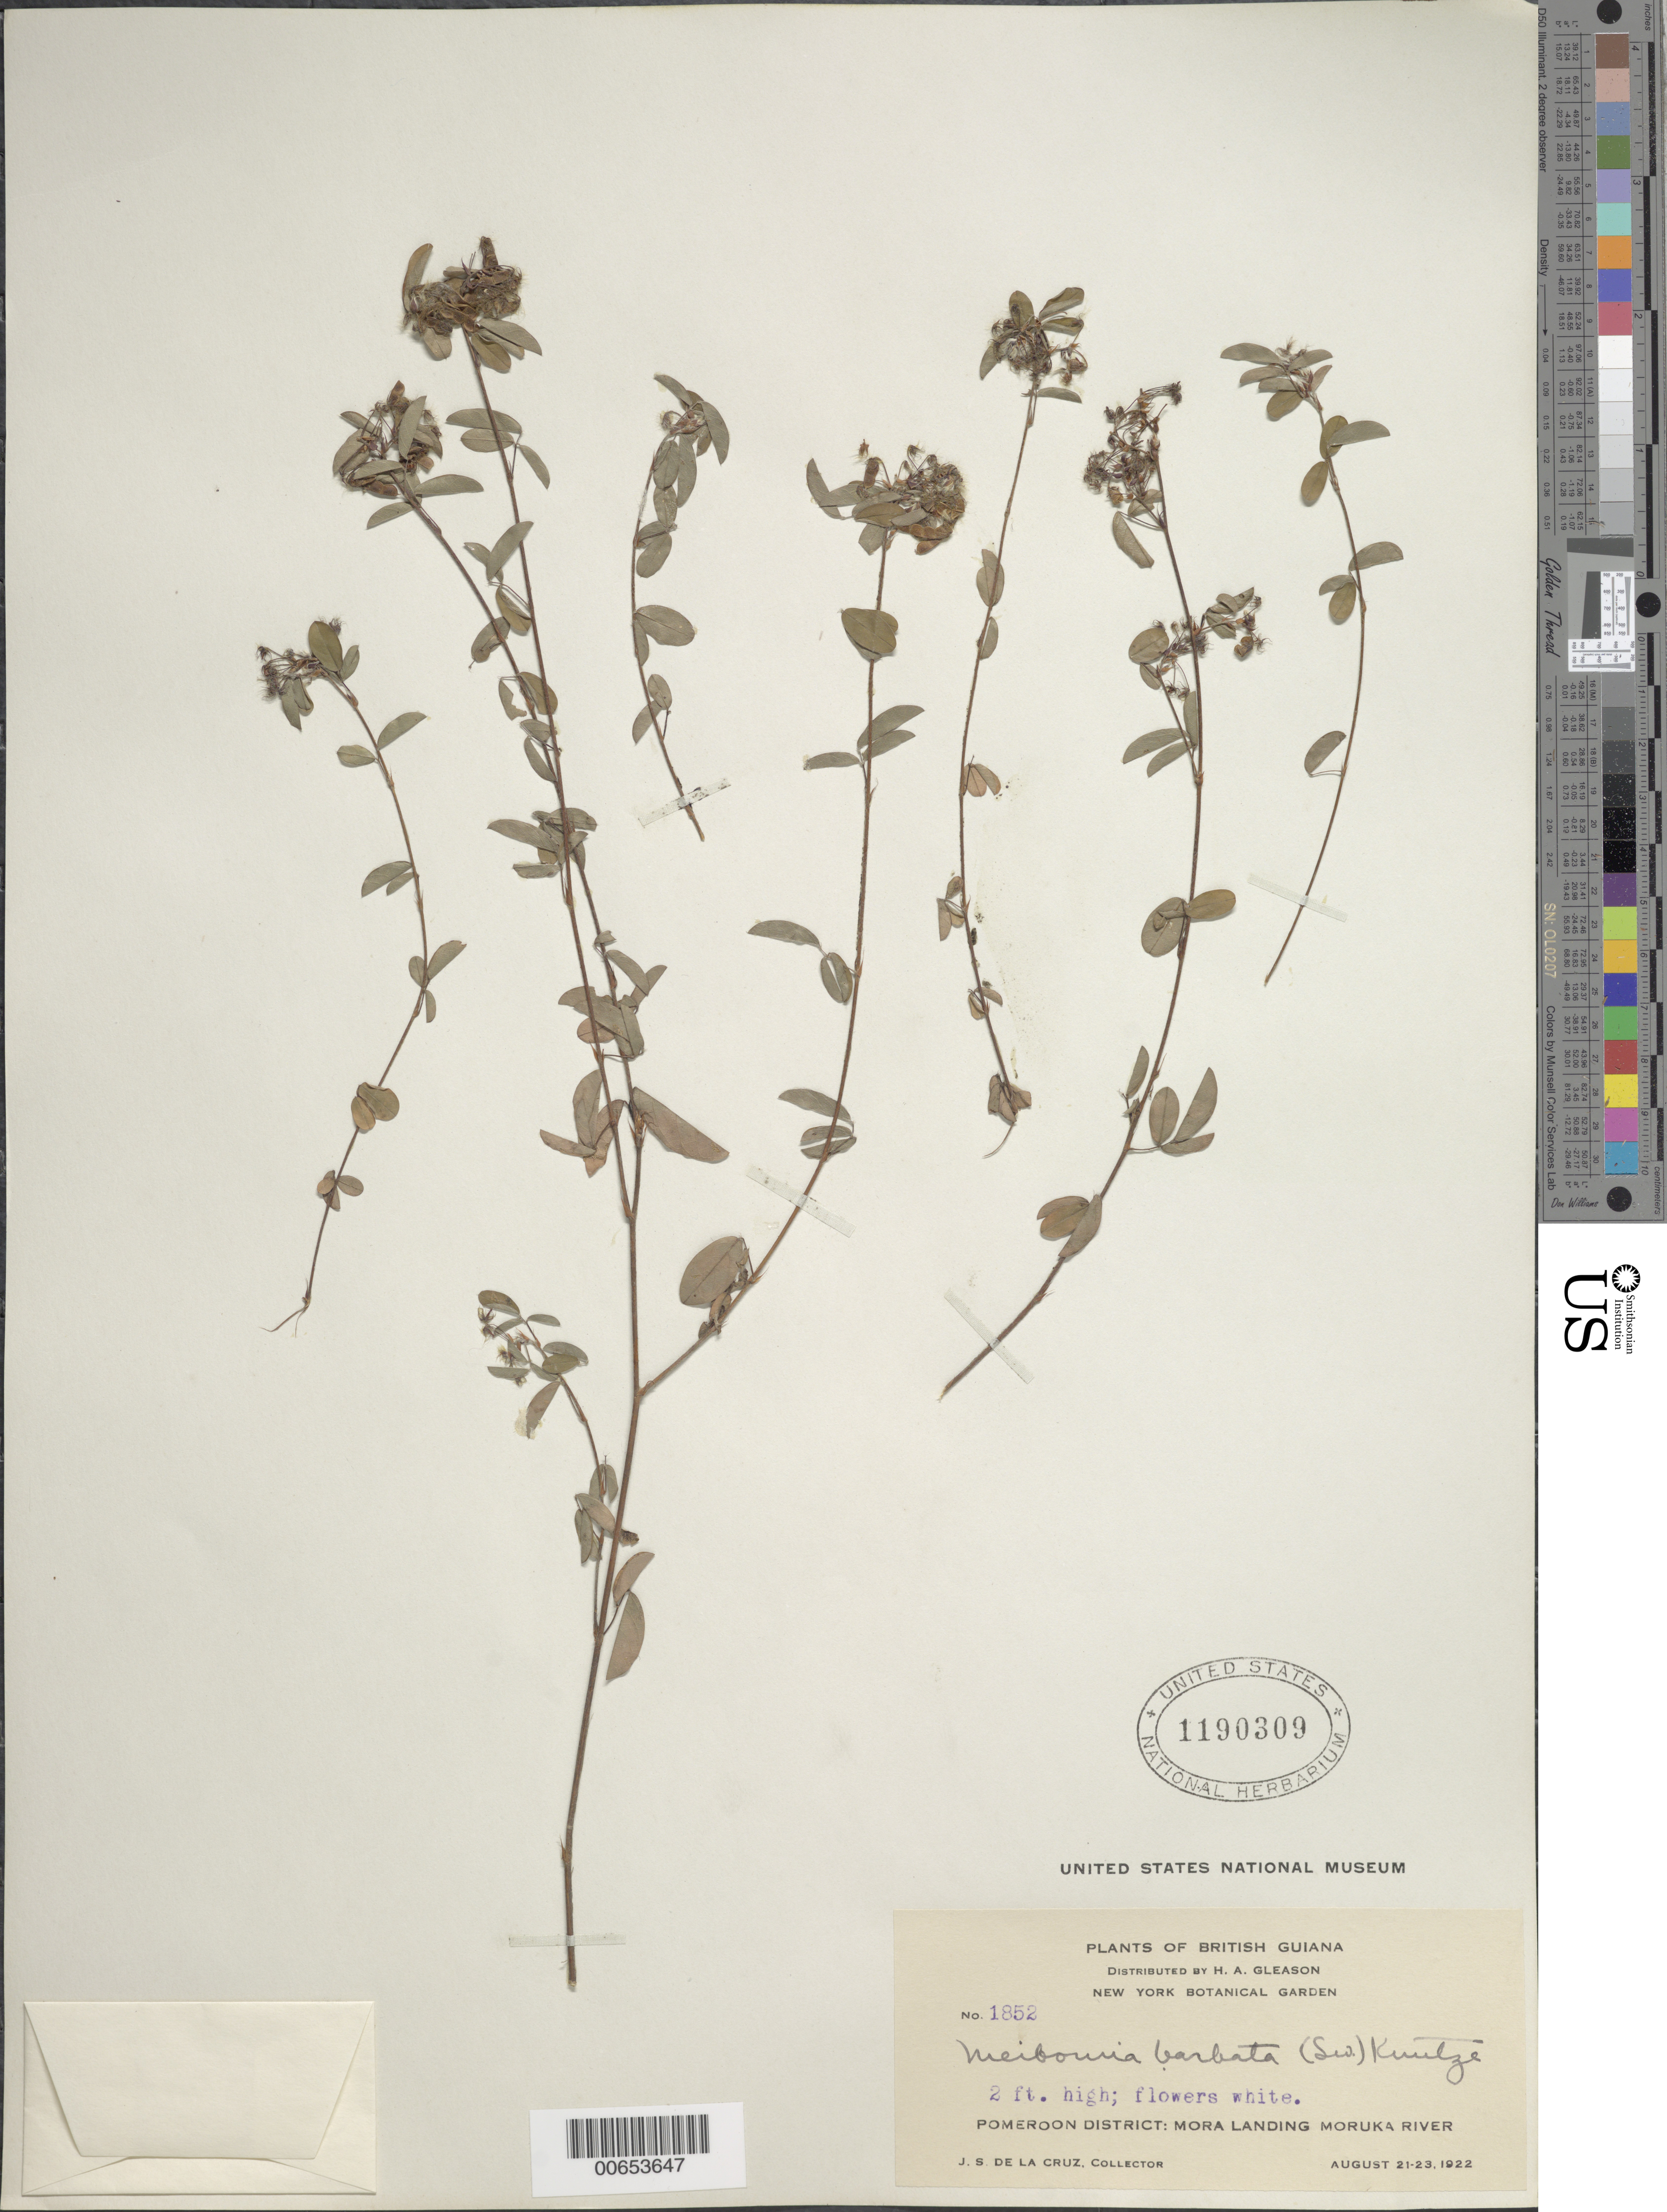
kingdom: Plantae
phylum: Tracheophyta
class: Magnoliopsida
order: Fabales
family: Fabaceae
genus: Grona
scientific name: Grona barbata var. barbata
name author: (L.) H. Ohashi & K. Ohashi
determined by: Strong, Mark T., (BOT), Smithsonian Institution - National Museum of Natural History (UNITED STATES)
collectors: J. S. de la Cruz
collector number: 1852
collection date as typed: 21-Aug-22 to 23-Aug-22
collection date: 1922-08-21/1922-08-23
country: Guyana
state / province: Barima-Waini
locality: Mora Landing, Moruka R., Pomeroon Dist.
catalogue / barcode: US 1190309